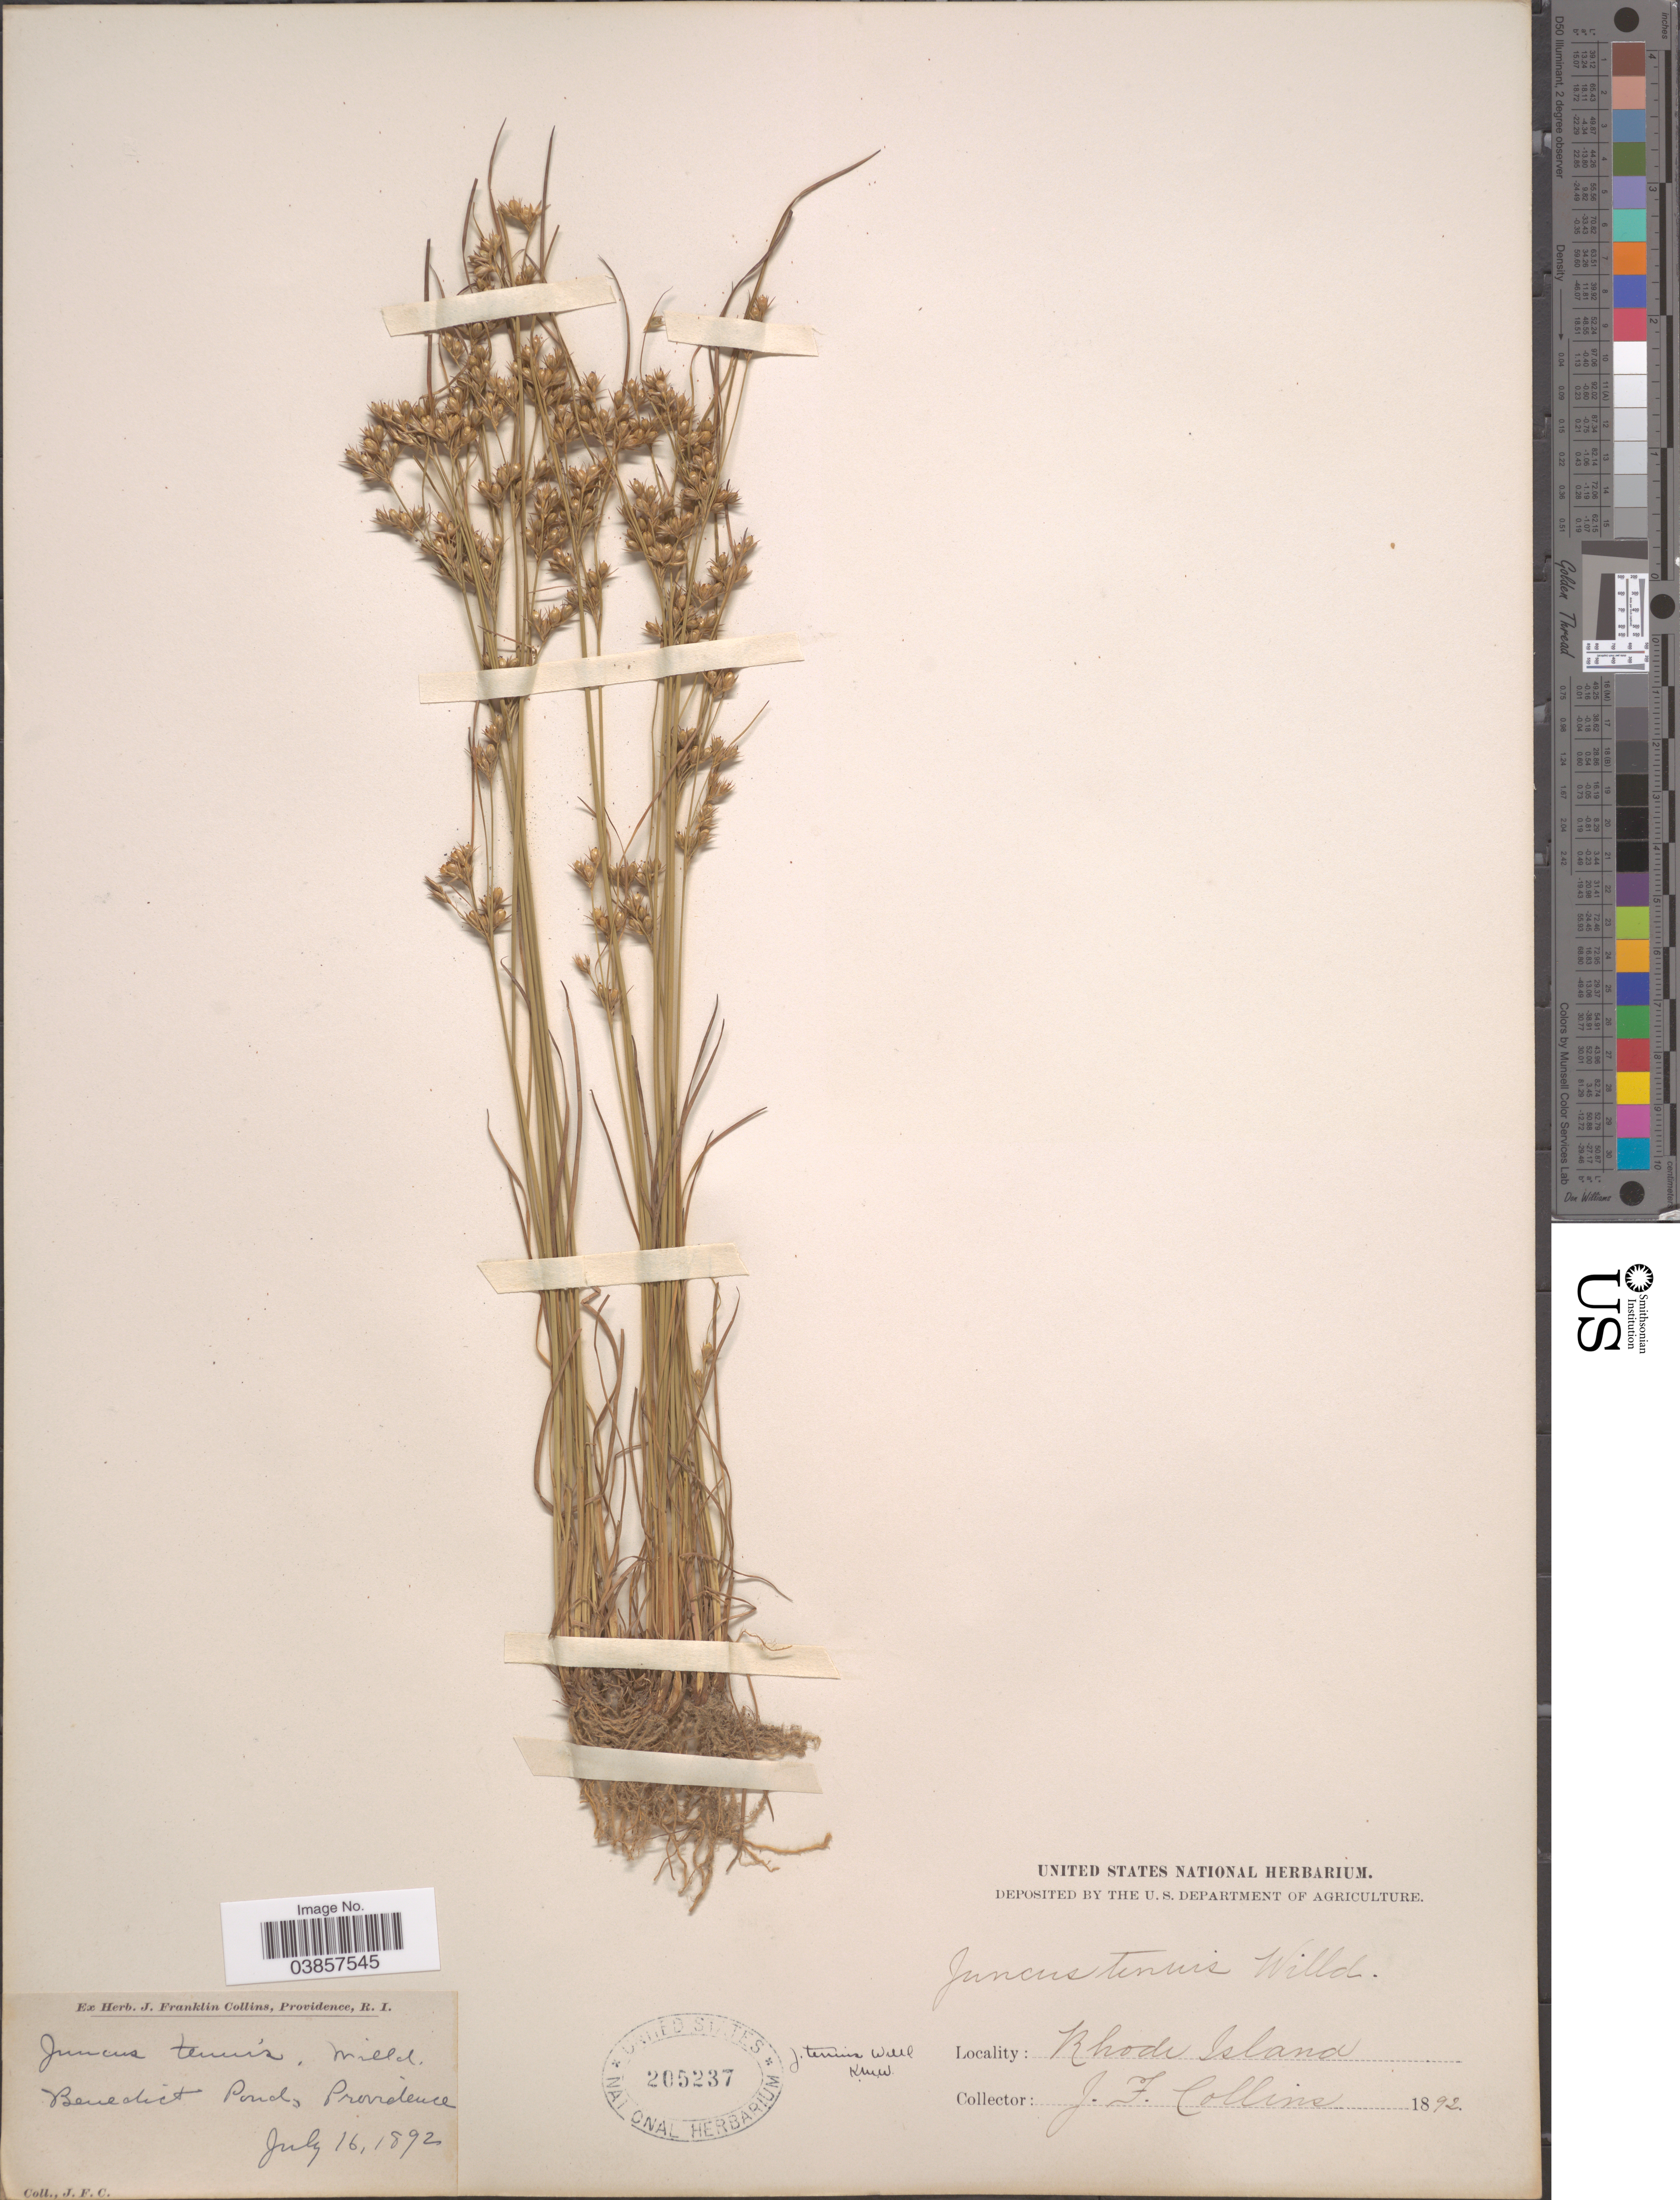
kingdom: Plantae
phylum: Tracheophyta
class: Liliopsida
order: Poales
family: Juncaceae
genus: Juncus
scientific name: Juncus tenuis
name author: Willd.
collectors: J. Collins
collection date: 1892-07-16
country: United States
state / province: Rhode Island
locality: Benedict Ponds Providence.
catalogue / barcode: US 205237